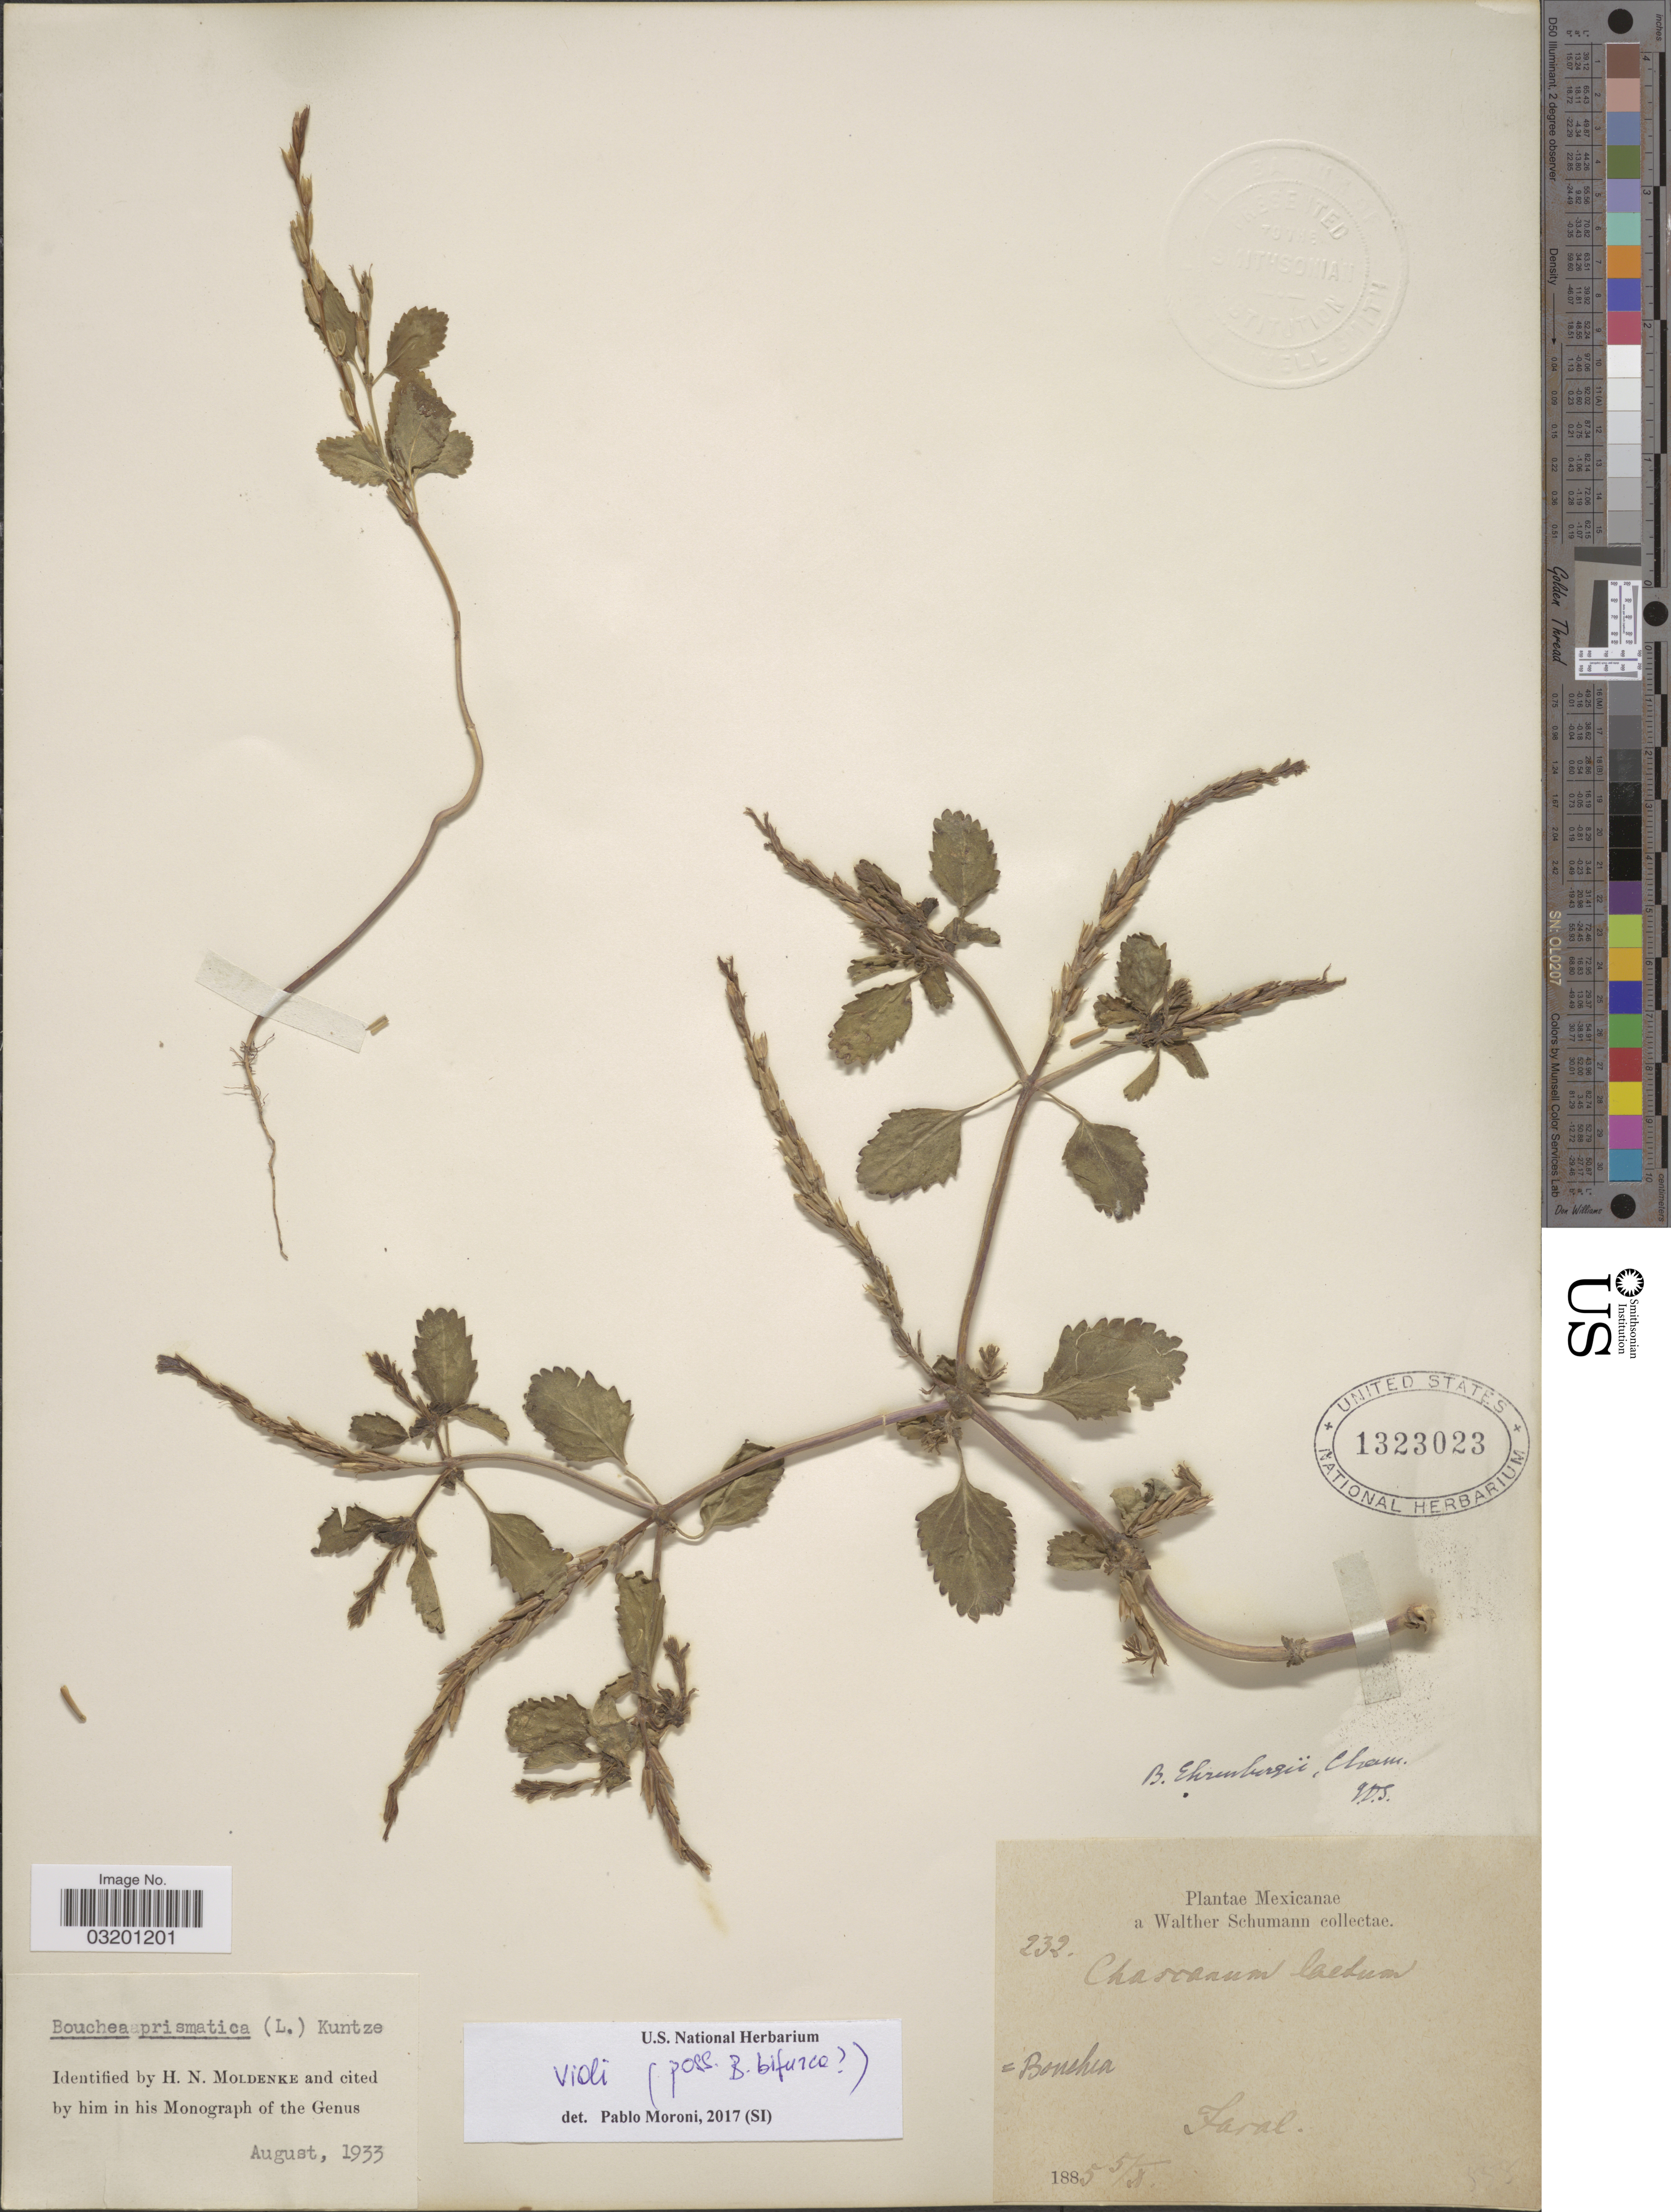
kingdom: Plantae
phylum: Tracheophyta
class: Magnoliopsida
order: Lamiales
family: Verbenaceae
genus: Bouchea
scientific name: Bouchea prismatica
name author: (L.) Kuntze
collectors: W. Schumann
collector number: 232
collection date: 1885-10-05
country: Mexico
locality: Jaral.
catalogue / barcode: US 1323023